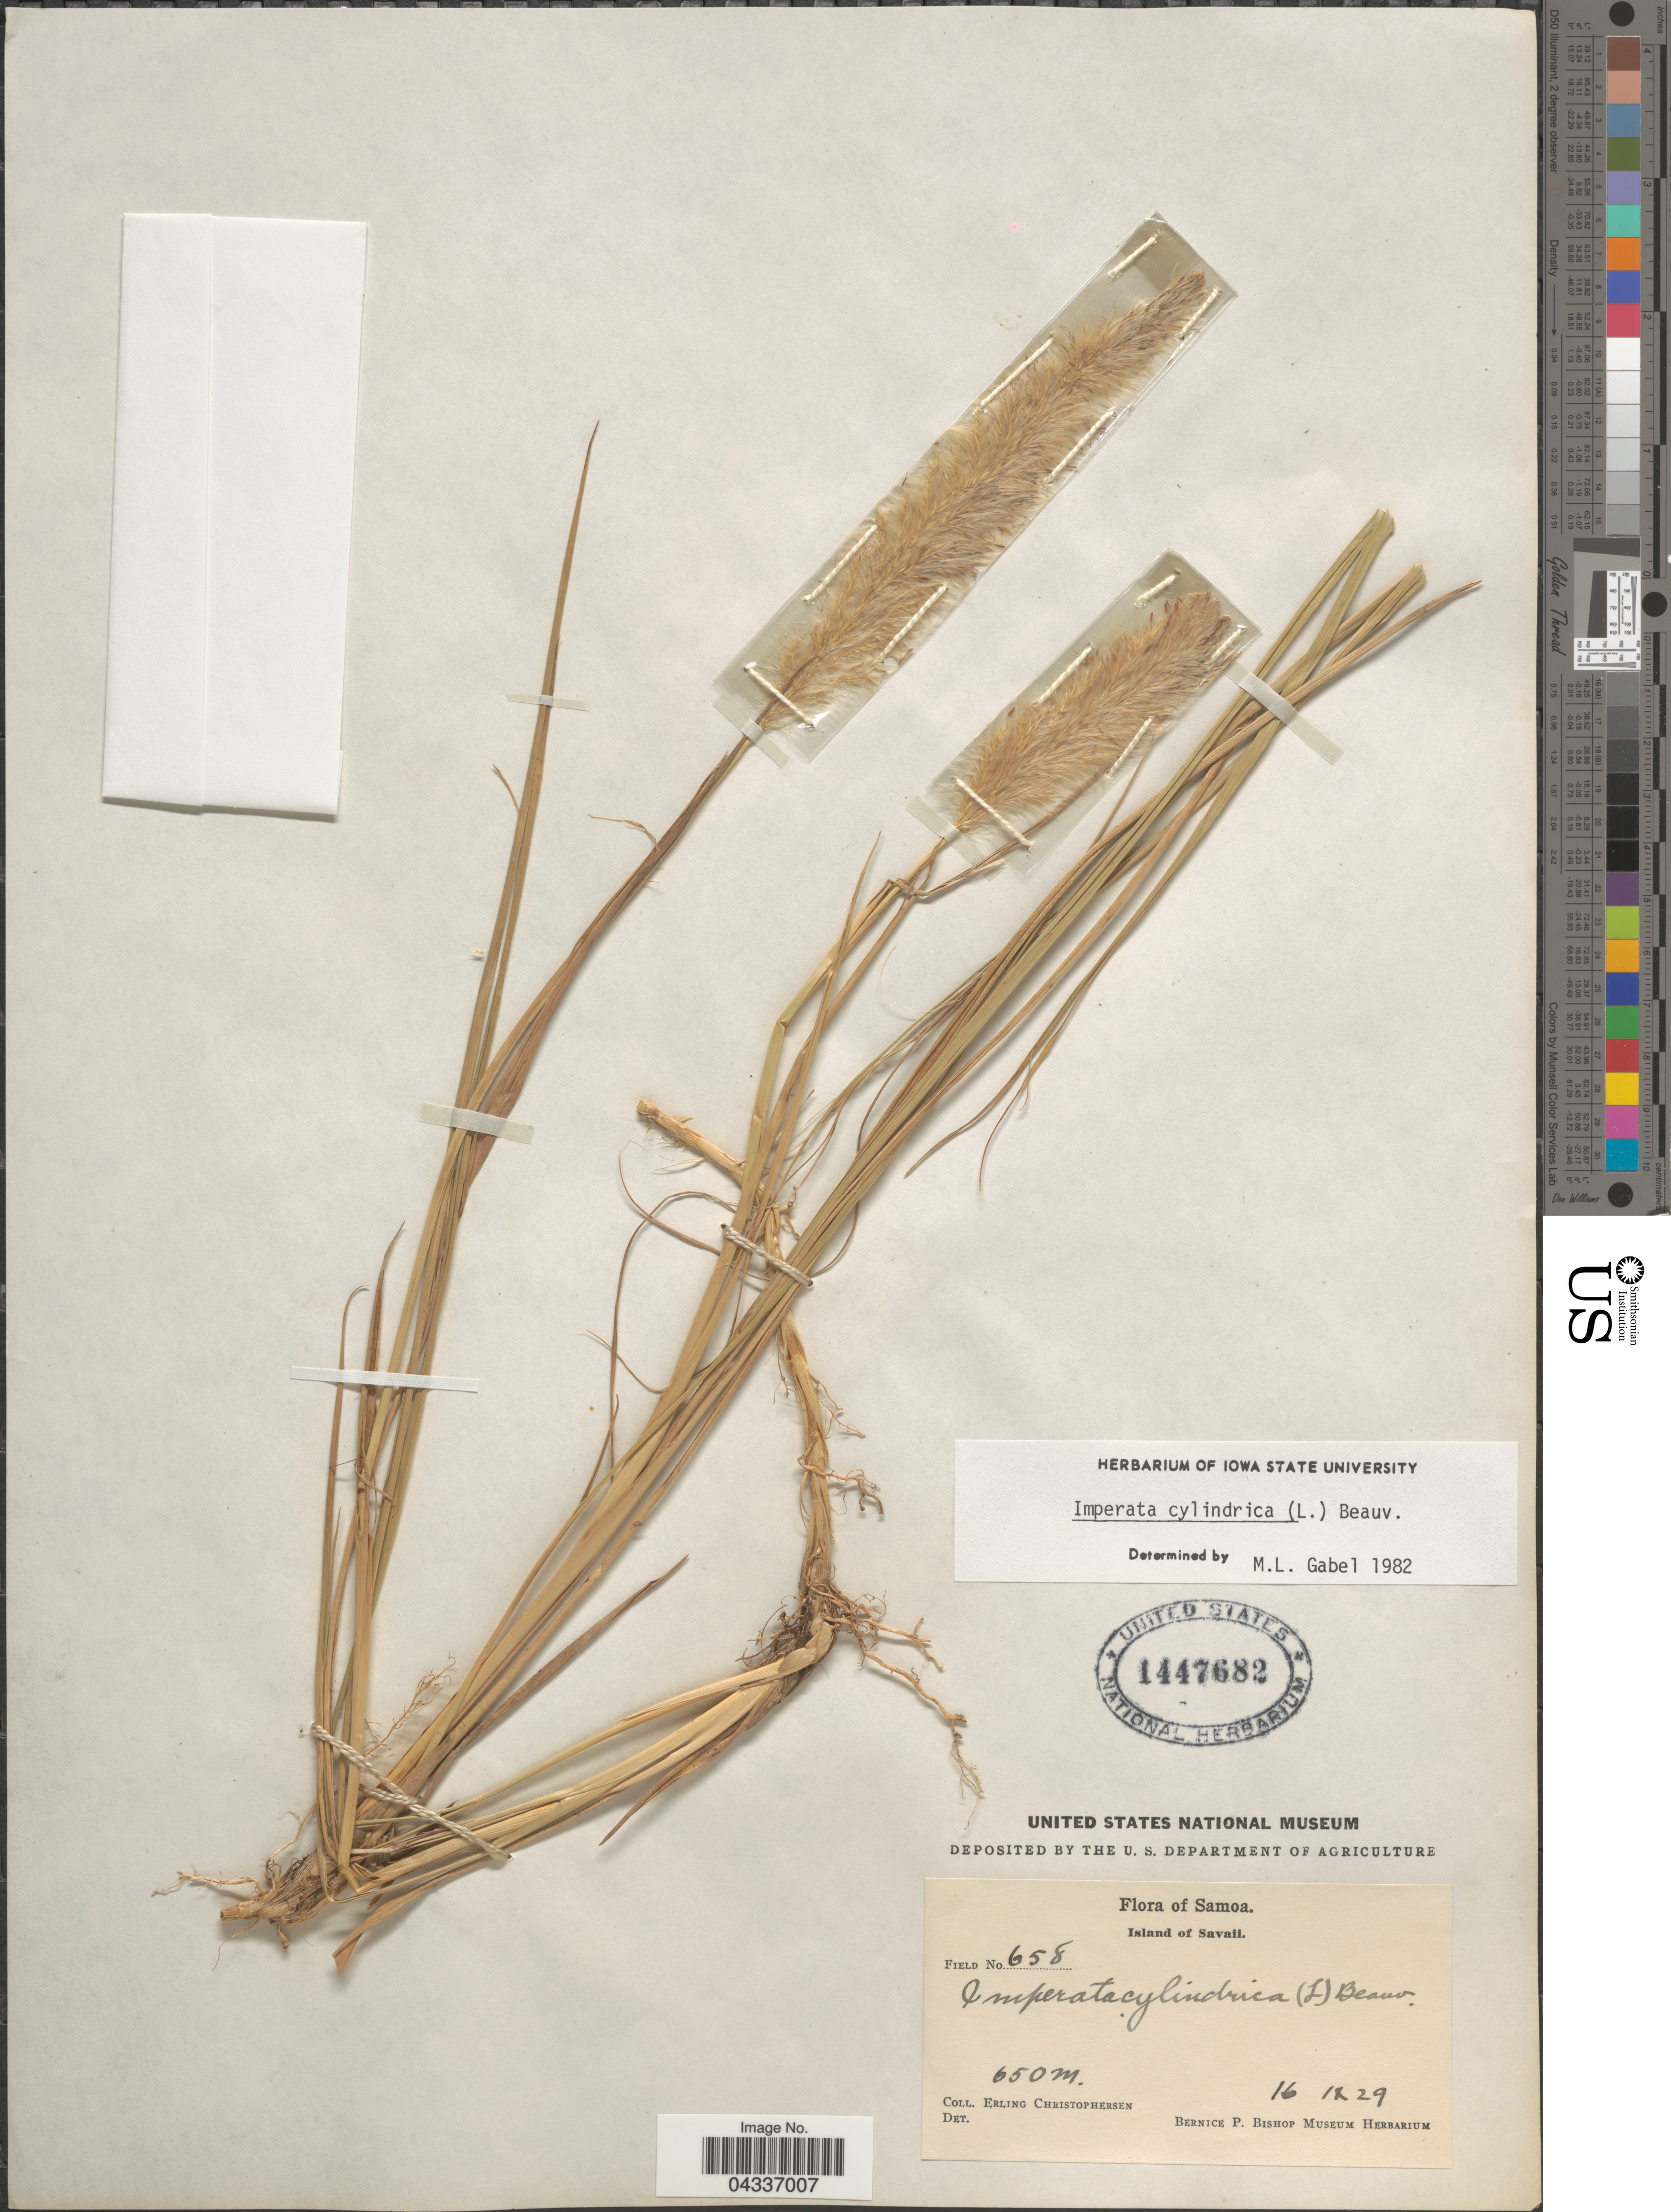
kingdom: Plantae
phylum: Tracheophyta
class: Liliopsida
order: Poales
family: Poaceae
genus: Imperata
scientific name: Imperata cylindrica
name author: (L.) P. Beauv.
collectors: E. Christophersen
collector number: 658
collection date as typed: Transcribed d/m/y: 16/9/29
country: Samoa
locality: Samoa. Island of Savaii.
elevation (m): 650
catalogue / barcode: US 1447682